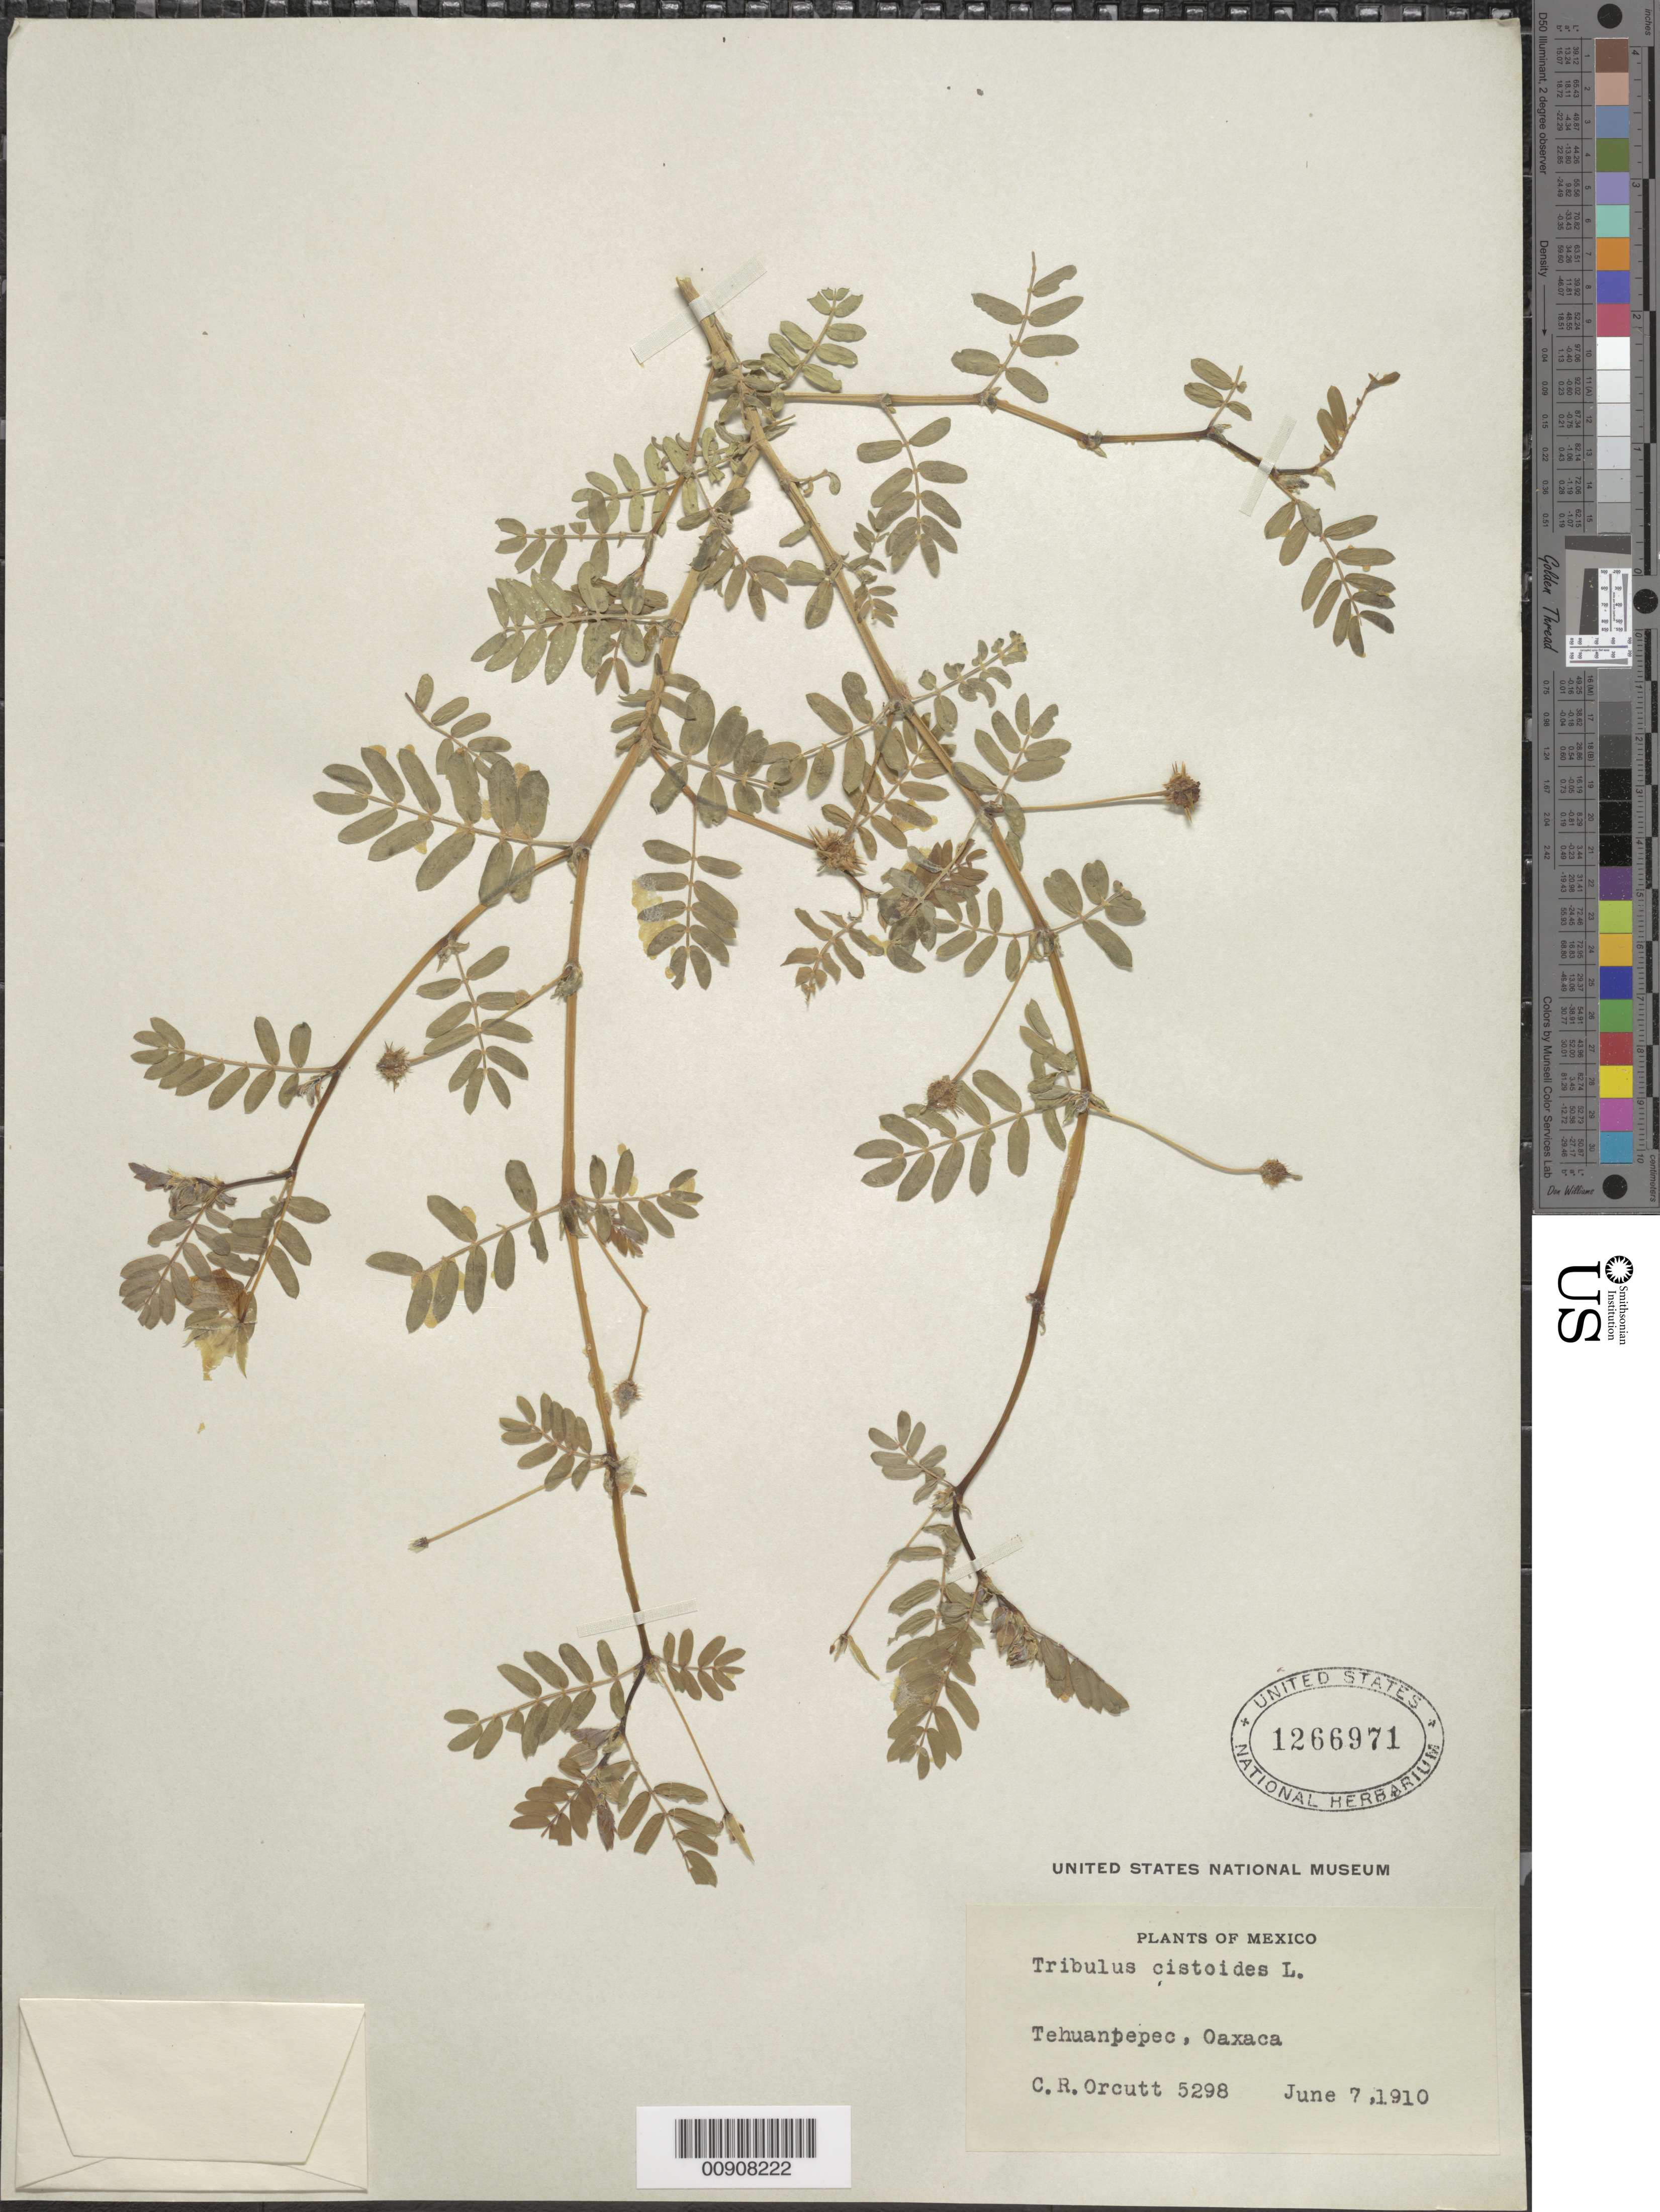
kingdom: Plantae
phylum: Tracheophyta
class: Magnoliopsida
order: Zygophyllales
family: Zygophyllaceae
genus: Tribulus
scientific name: Tribulus cistoides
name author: L.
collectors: C. R. Orcutt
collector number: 5298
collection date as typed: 07 Jun 1910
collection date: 1910-06-07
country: Mexico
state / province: Oaxaca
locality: Tehuantepec, Oaxaca.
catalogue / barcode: US 1266971